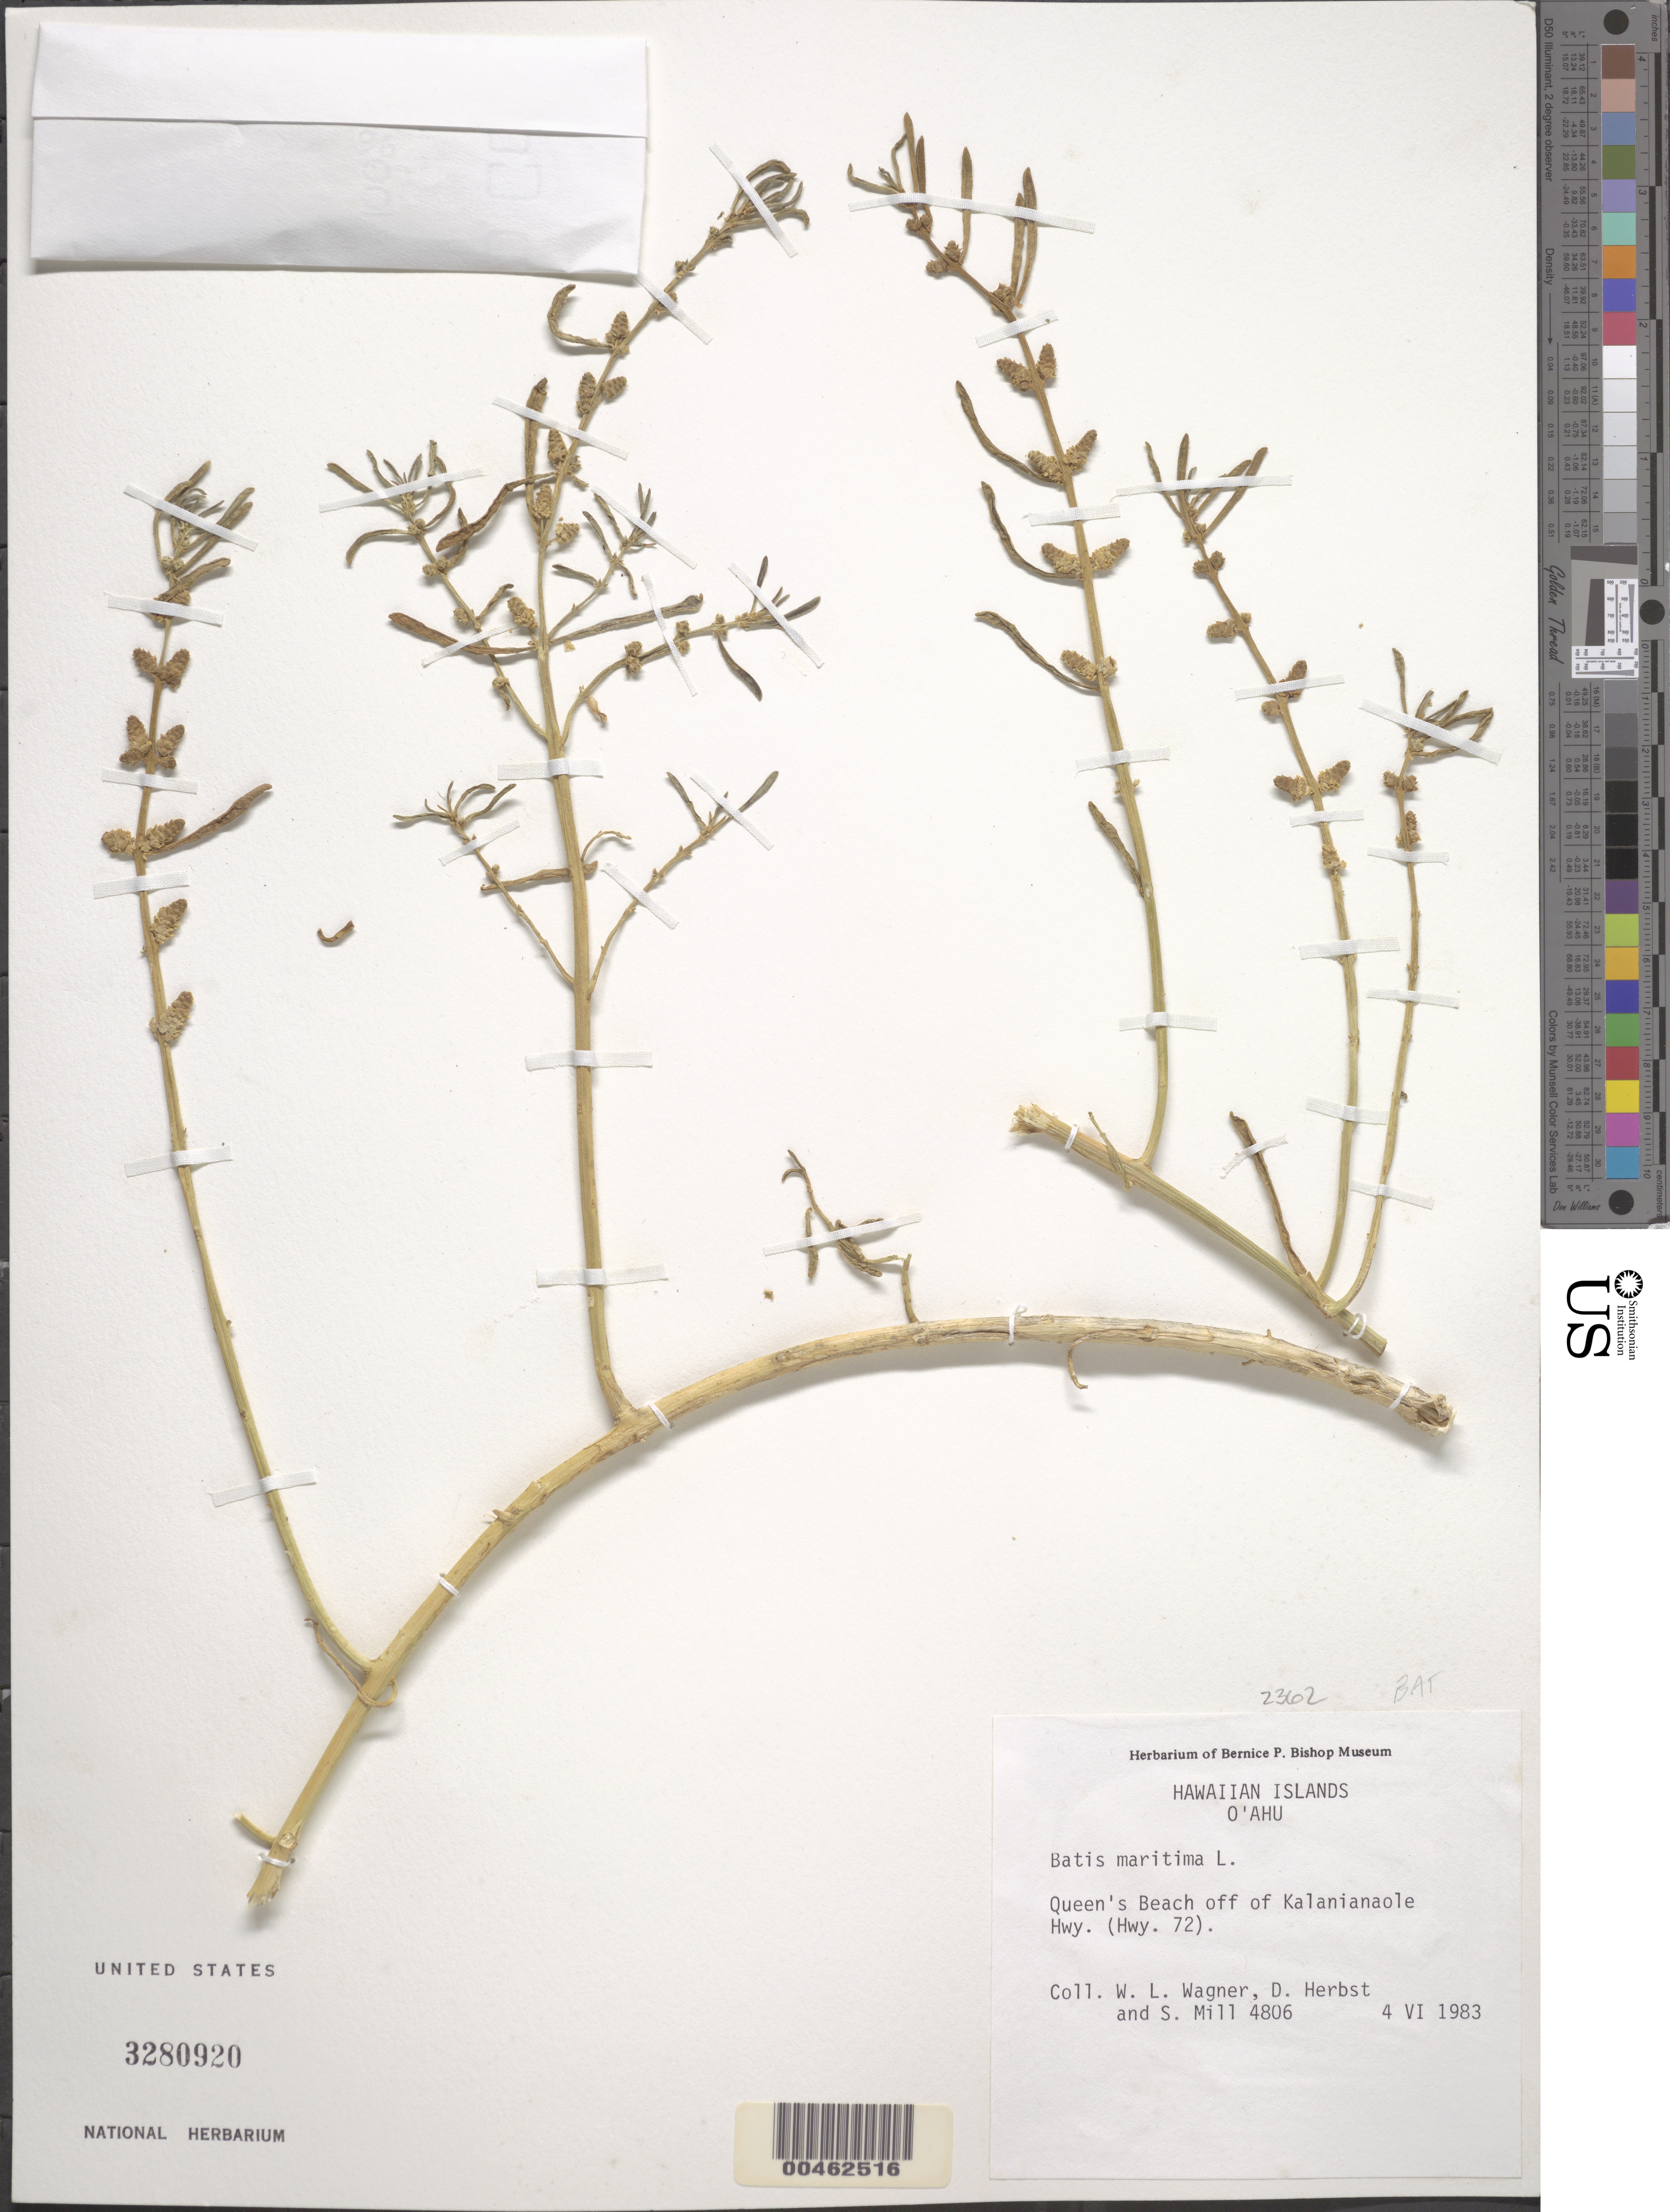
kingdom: Plantae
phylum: Tracheophyta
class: Magnoliopsida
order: Brassicales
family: Bataceae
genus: Batis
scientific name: Batis maritima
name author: L.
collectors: W. L. Wagner, D. R. Herbst & S. W. Miller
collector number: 4806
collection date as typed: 4 Jun 1983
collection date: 1983-06-04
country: United States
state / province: Hawaii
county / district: Honolulu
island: Oahu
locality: Queen's Beach off of Kalanianaole Hwy. (Hwy. 72)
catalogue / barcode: US 3280920